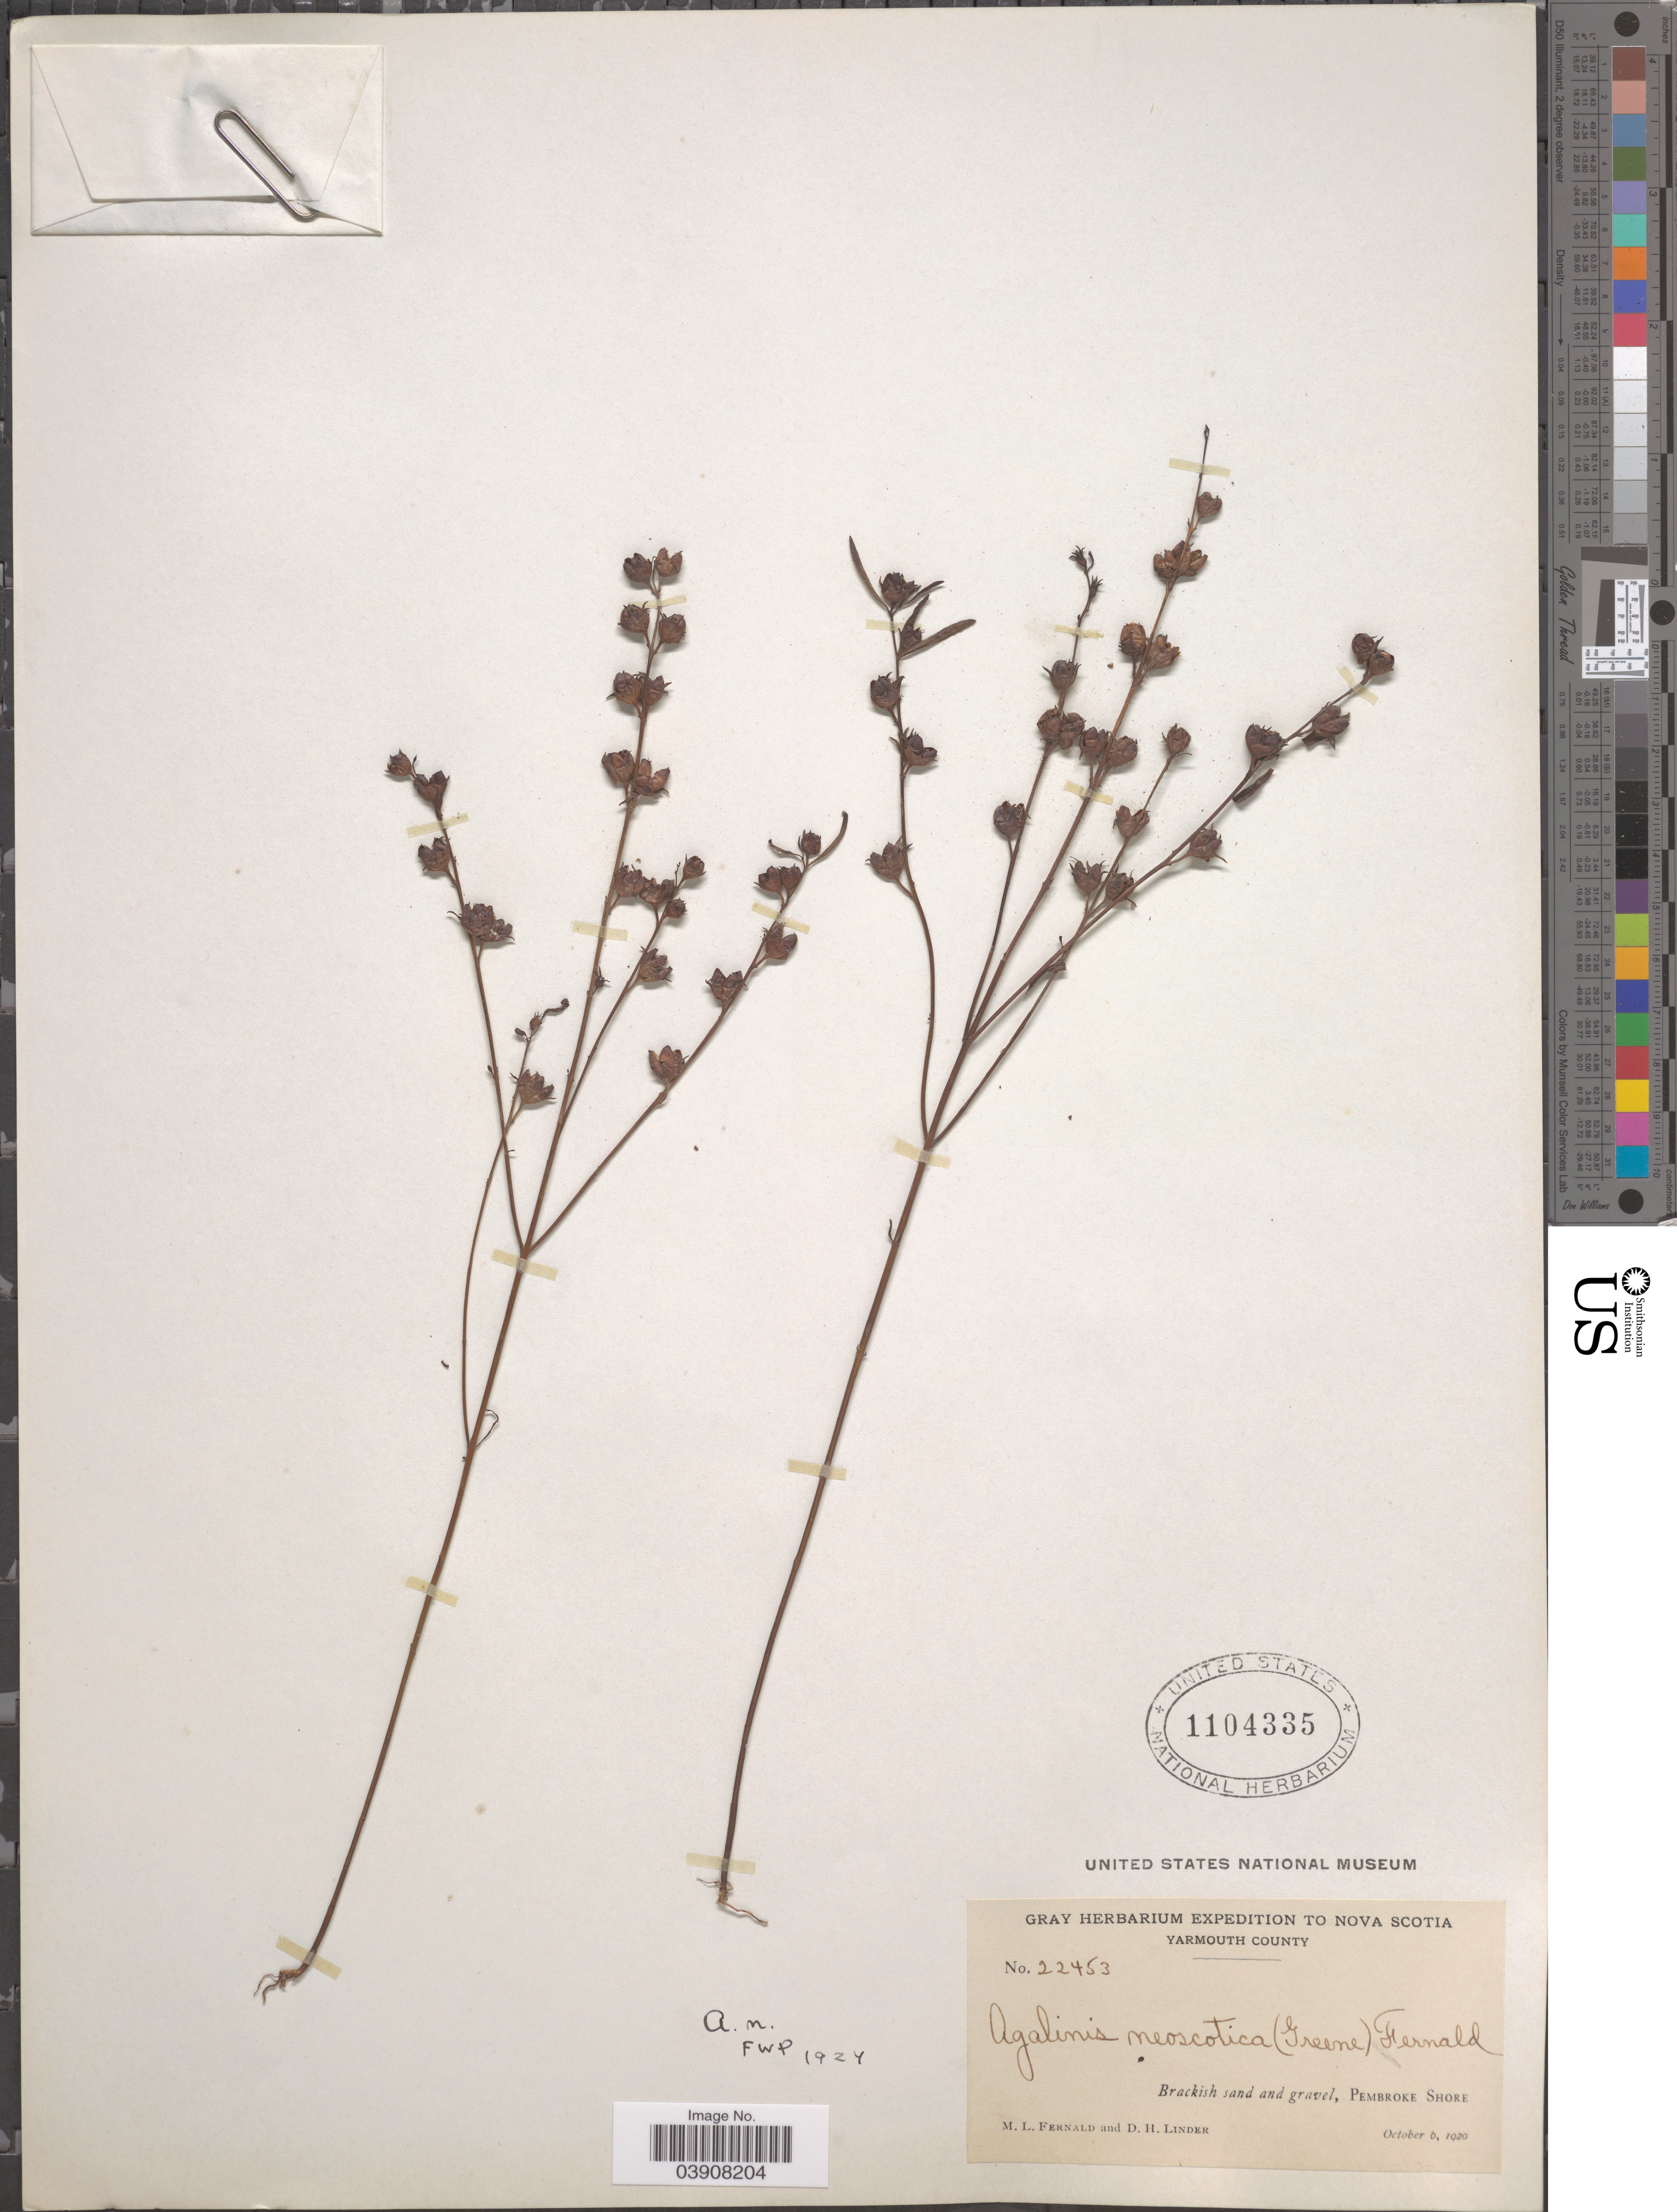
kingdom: Plantae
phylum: Tracheophyta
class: Magnoliopsida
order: Lamiales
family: Orobanchaceae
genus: Agalinis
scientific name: Agalinis neoscotica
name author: (Greene) Fernald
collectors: M. L. Fernald & D. Linder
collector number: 22453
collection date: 1920-10-06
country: Canada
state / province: Nova Scotia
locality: Yarmouth County. Brackish sand and gravel, Pembroke Shore.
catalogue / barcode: US 1104335